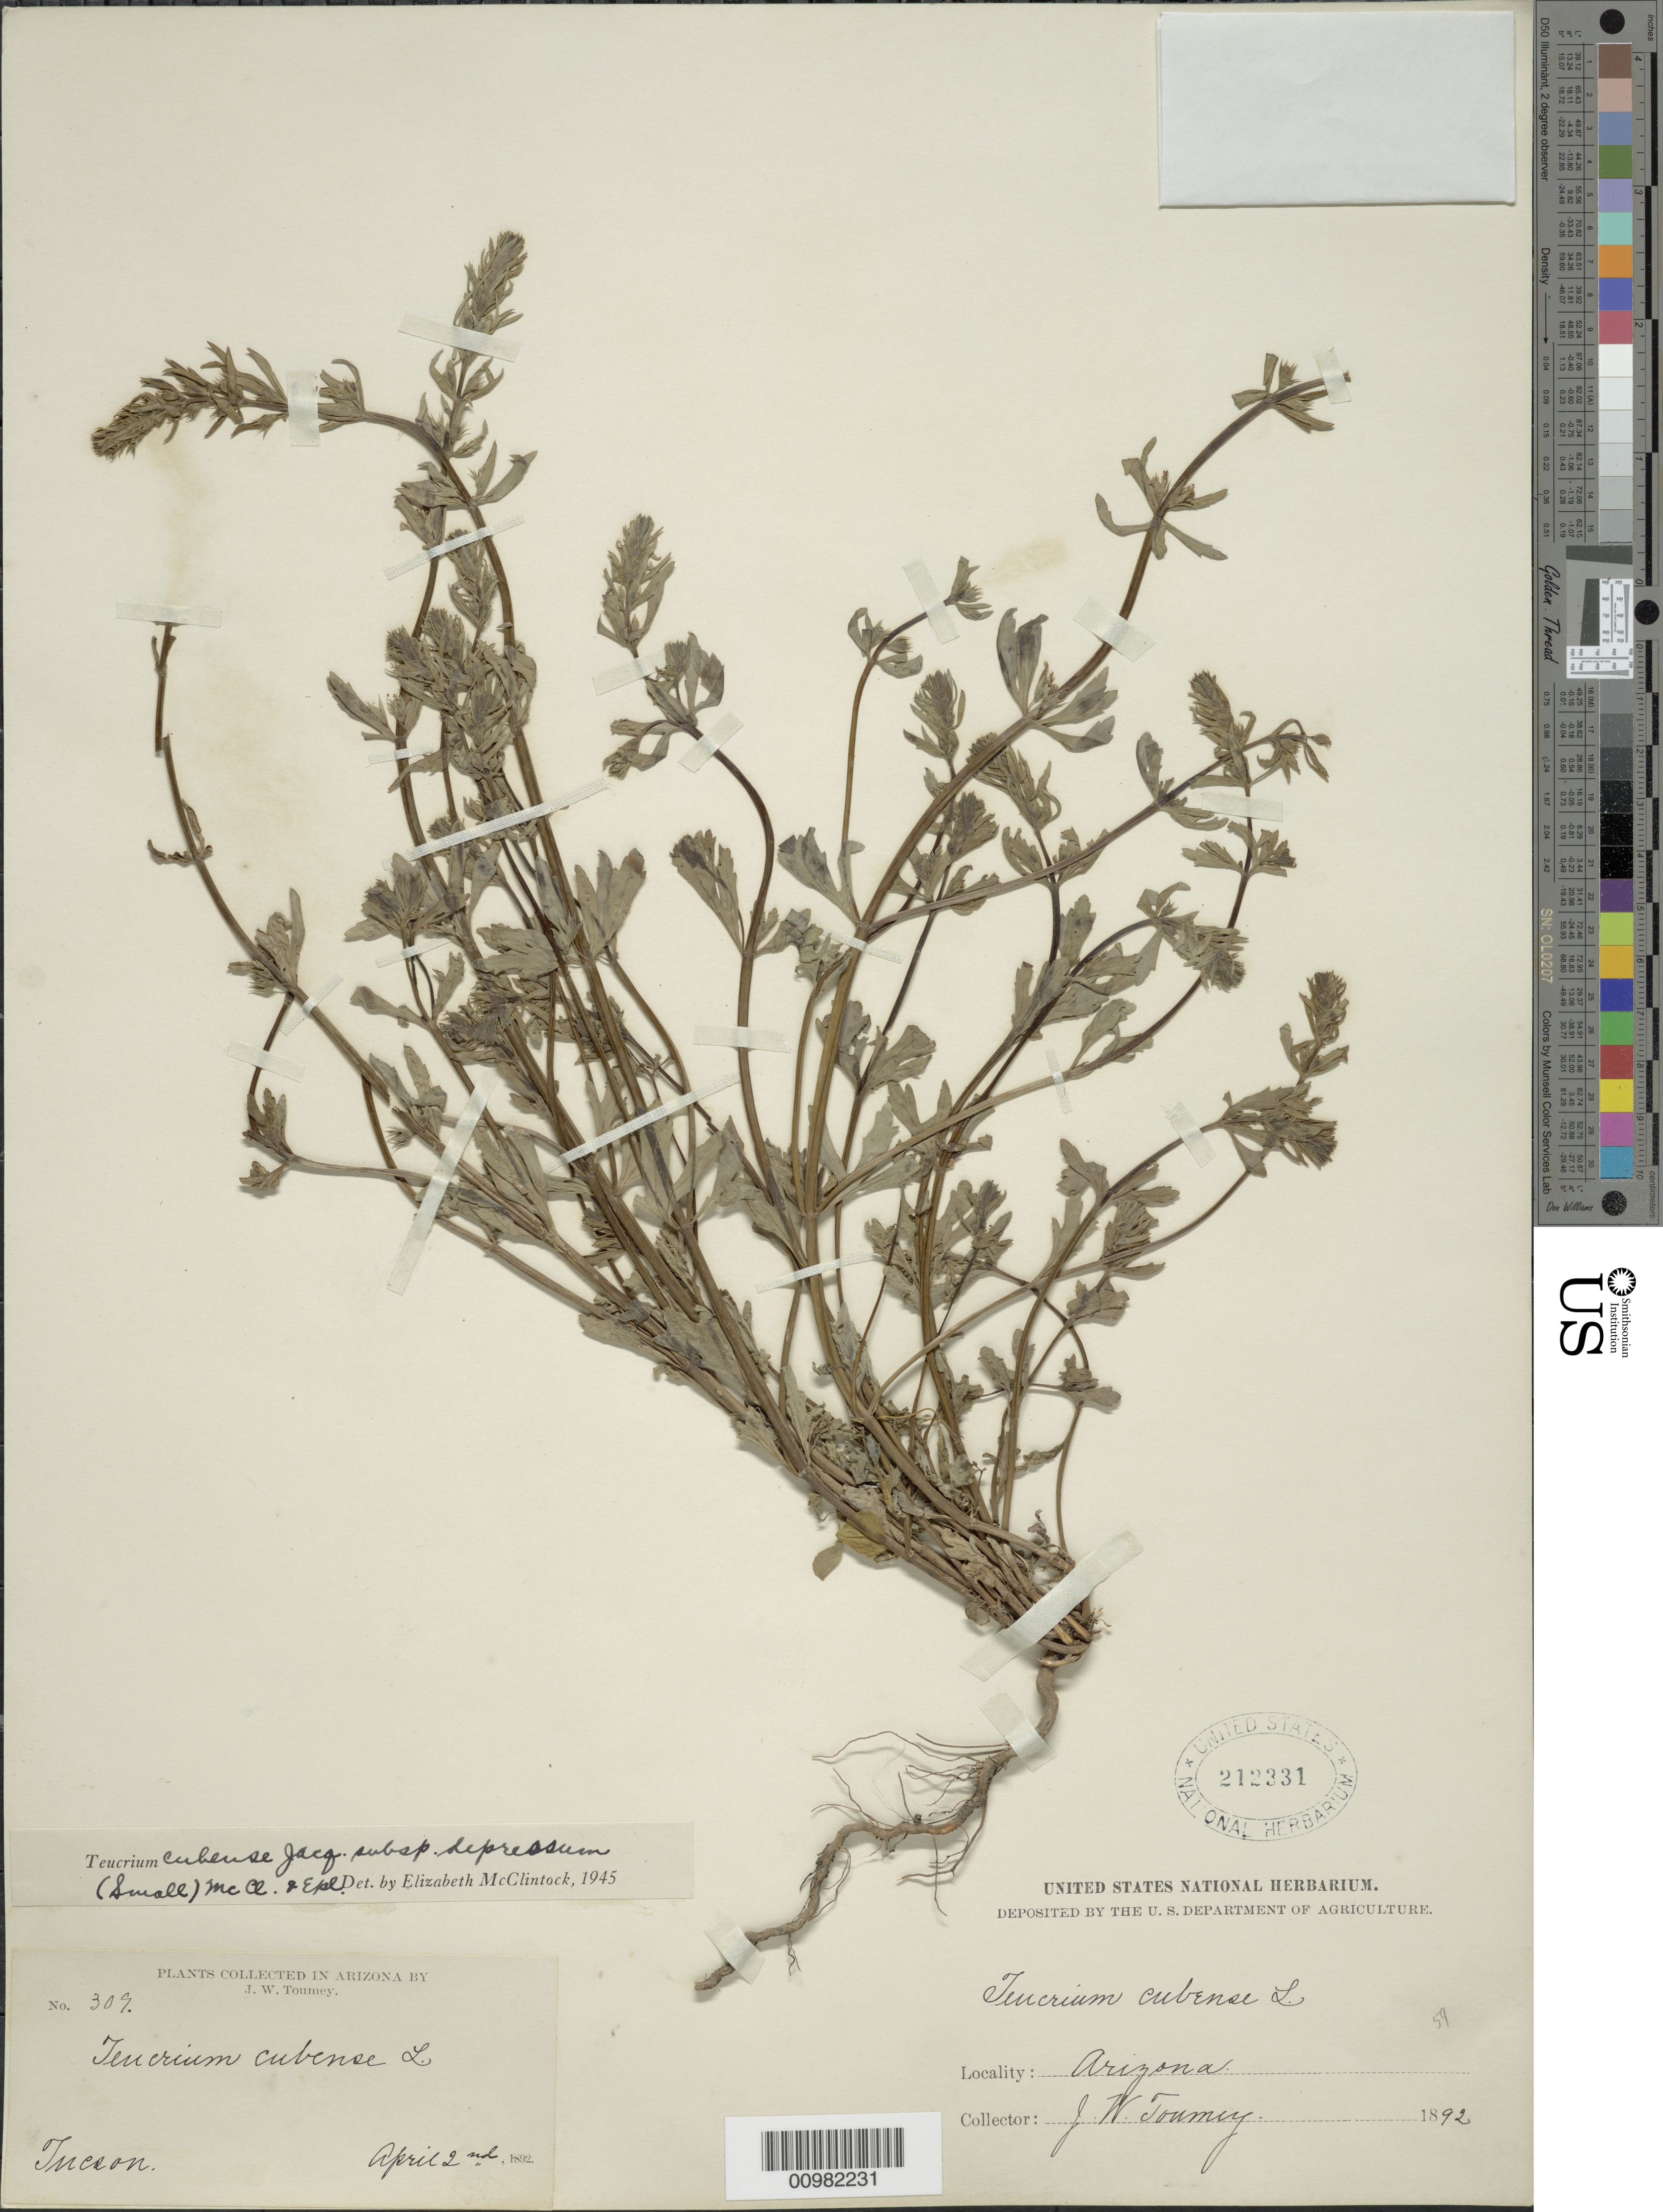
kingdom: Plantae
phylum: Tracheophyta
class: Magnoliopsida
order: Lamiales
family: Lamiaceae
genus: Teucrium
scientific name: Teucrium cubense subsp. depressum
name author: (Small) E. M. McClint. & Epling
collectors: J. W. Toumey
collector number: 309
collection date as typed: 02 Apr 1892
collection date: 1892-04-02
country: United States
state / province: Arizona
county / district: Pima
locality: Tucson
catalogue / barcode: US 212331